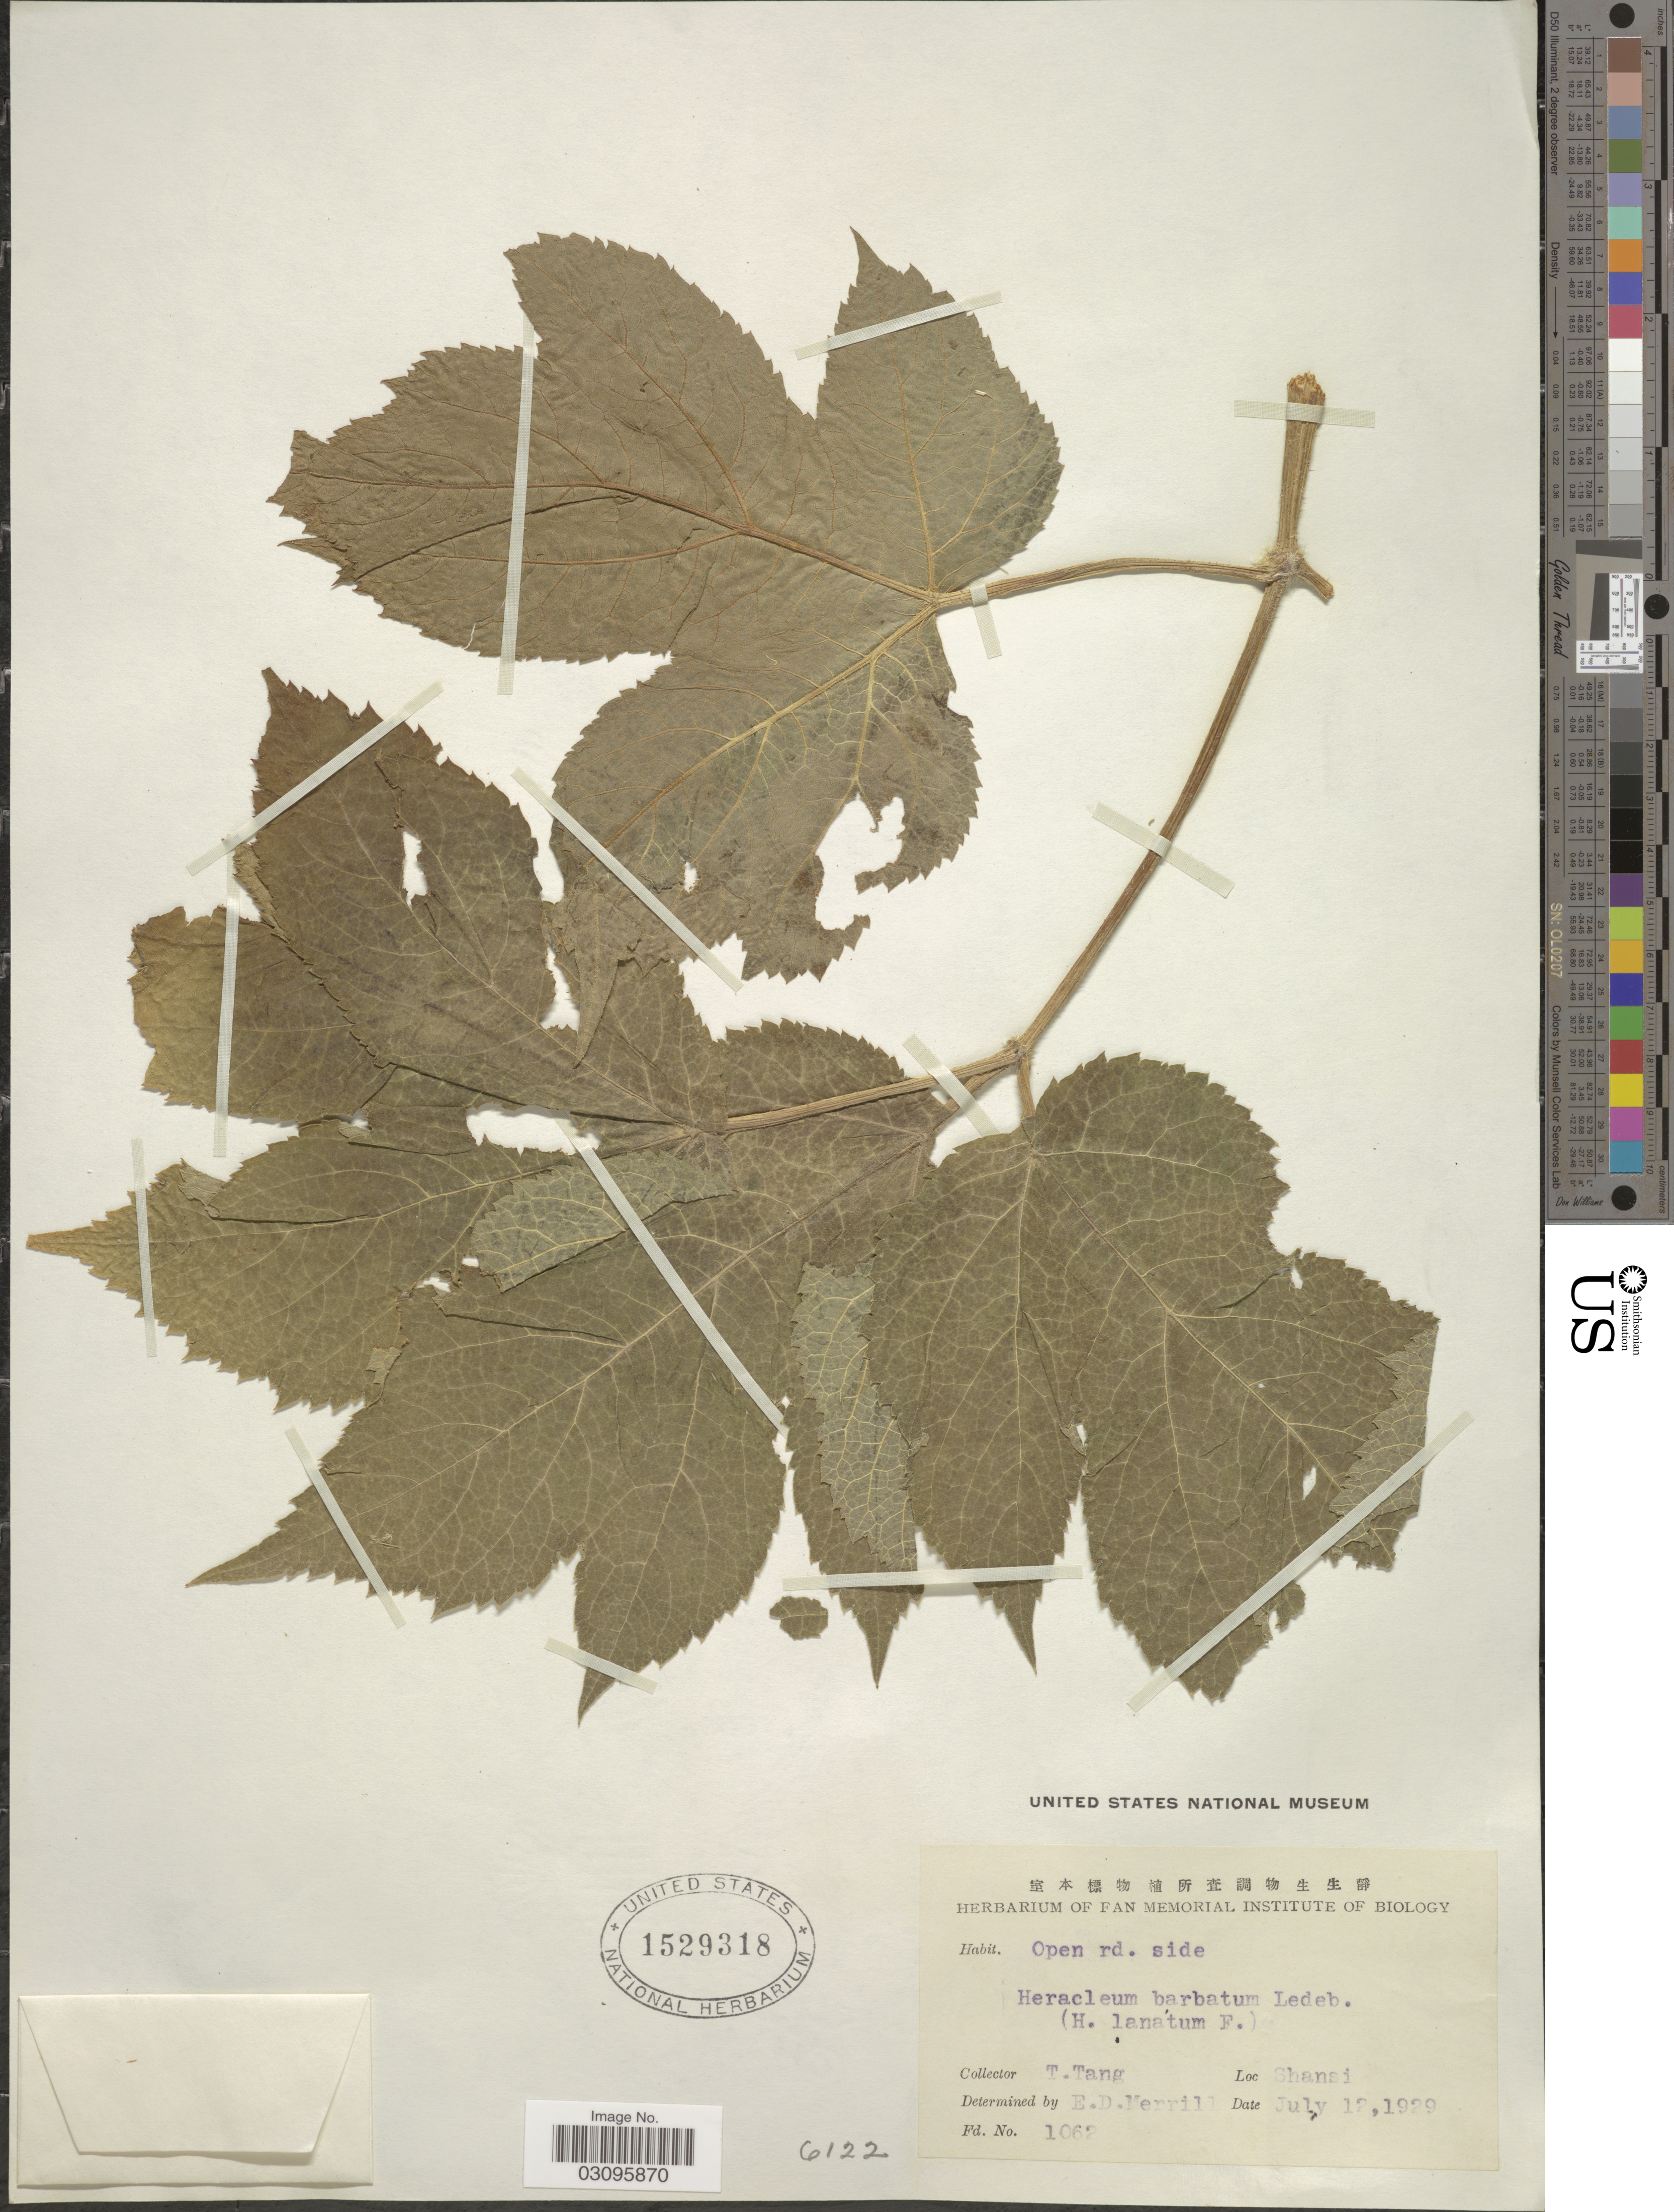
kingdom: Plantae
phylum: Tracheophyta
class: Magnoliopsida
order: Apiales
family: Apiaceae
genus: Heracleum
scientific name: Heracleum barbatum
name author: Ledeb.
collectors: T. Tang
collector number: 1062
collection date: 1929-07-12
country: China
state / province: Shanxi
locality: Shansi.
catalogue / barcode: US 1529318